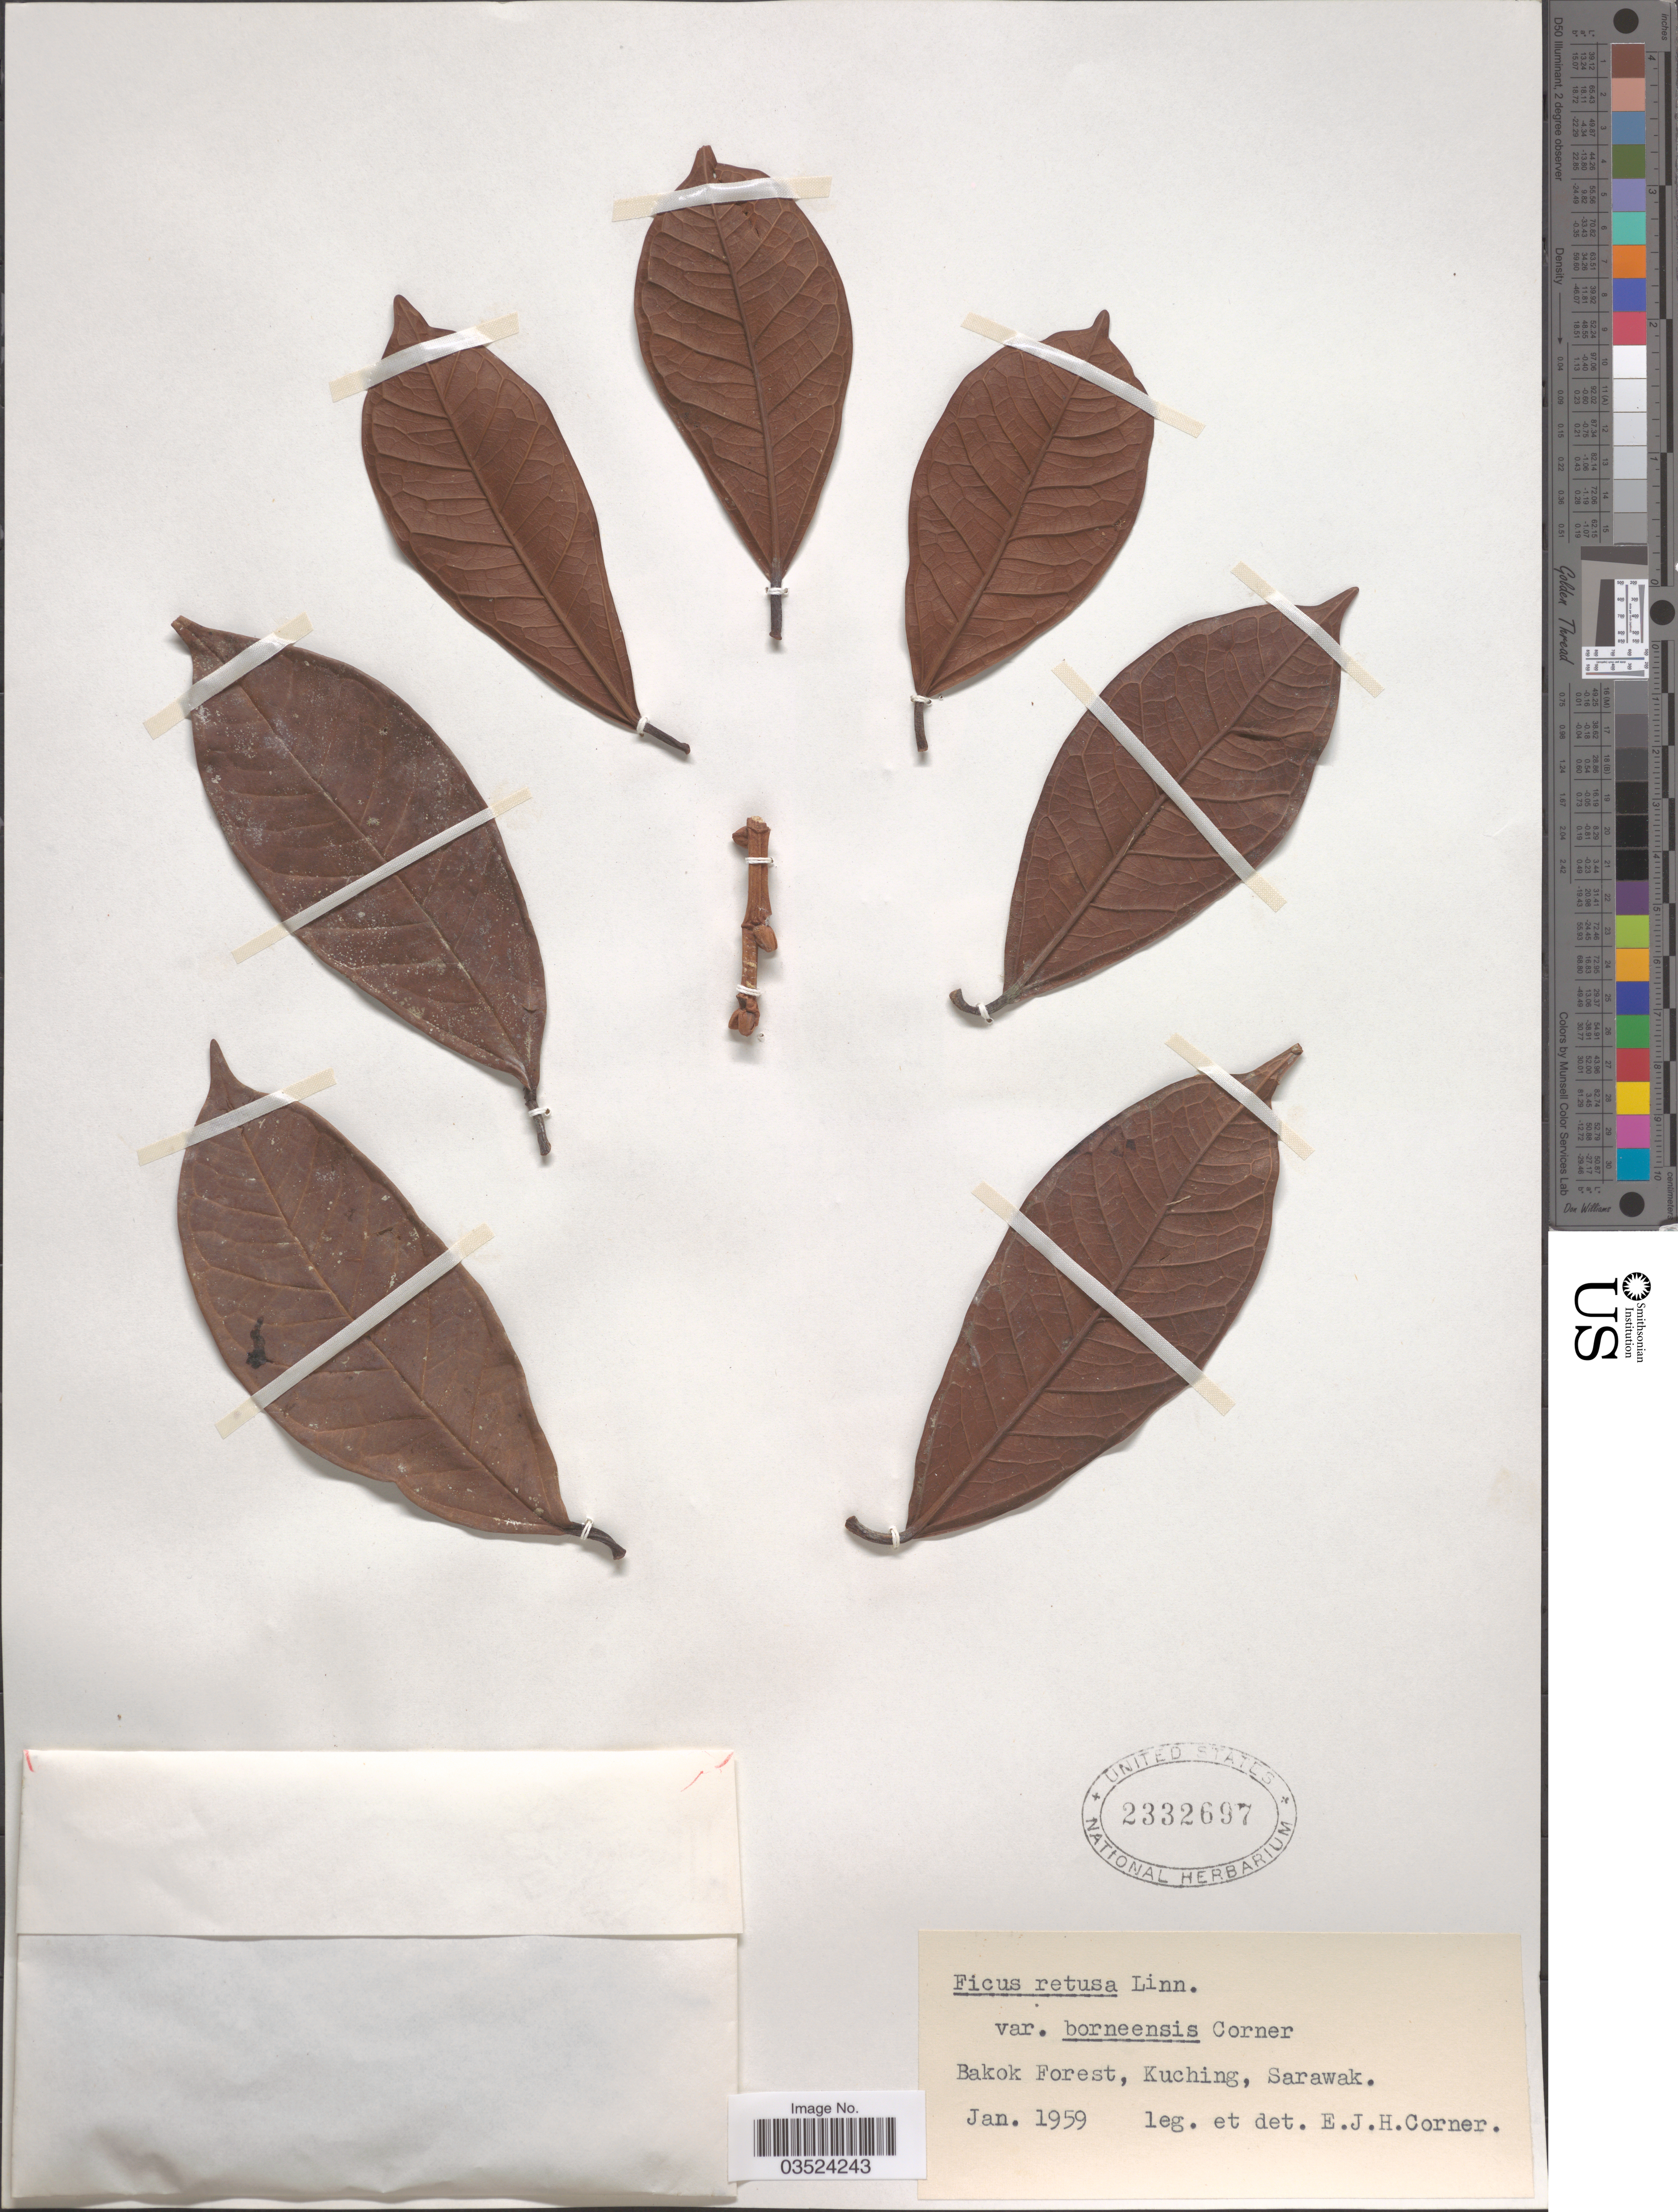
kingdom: Plantae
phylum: Tracheophyta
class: Magnoliopsida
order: Rosales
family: Moraceae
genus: Ficus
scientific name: Ficus retusa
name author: L.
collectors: E. Corner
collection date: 1959-01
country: Malaysia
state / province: Sarawak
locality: Bakok Forest, Kuching.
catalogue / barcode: US 2332697